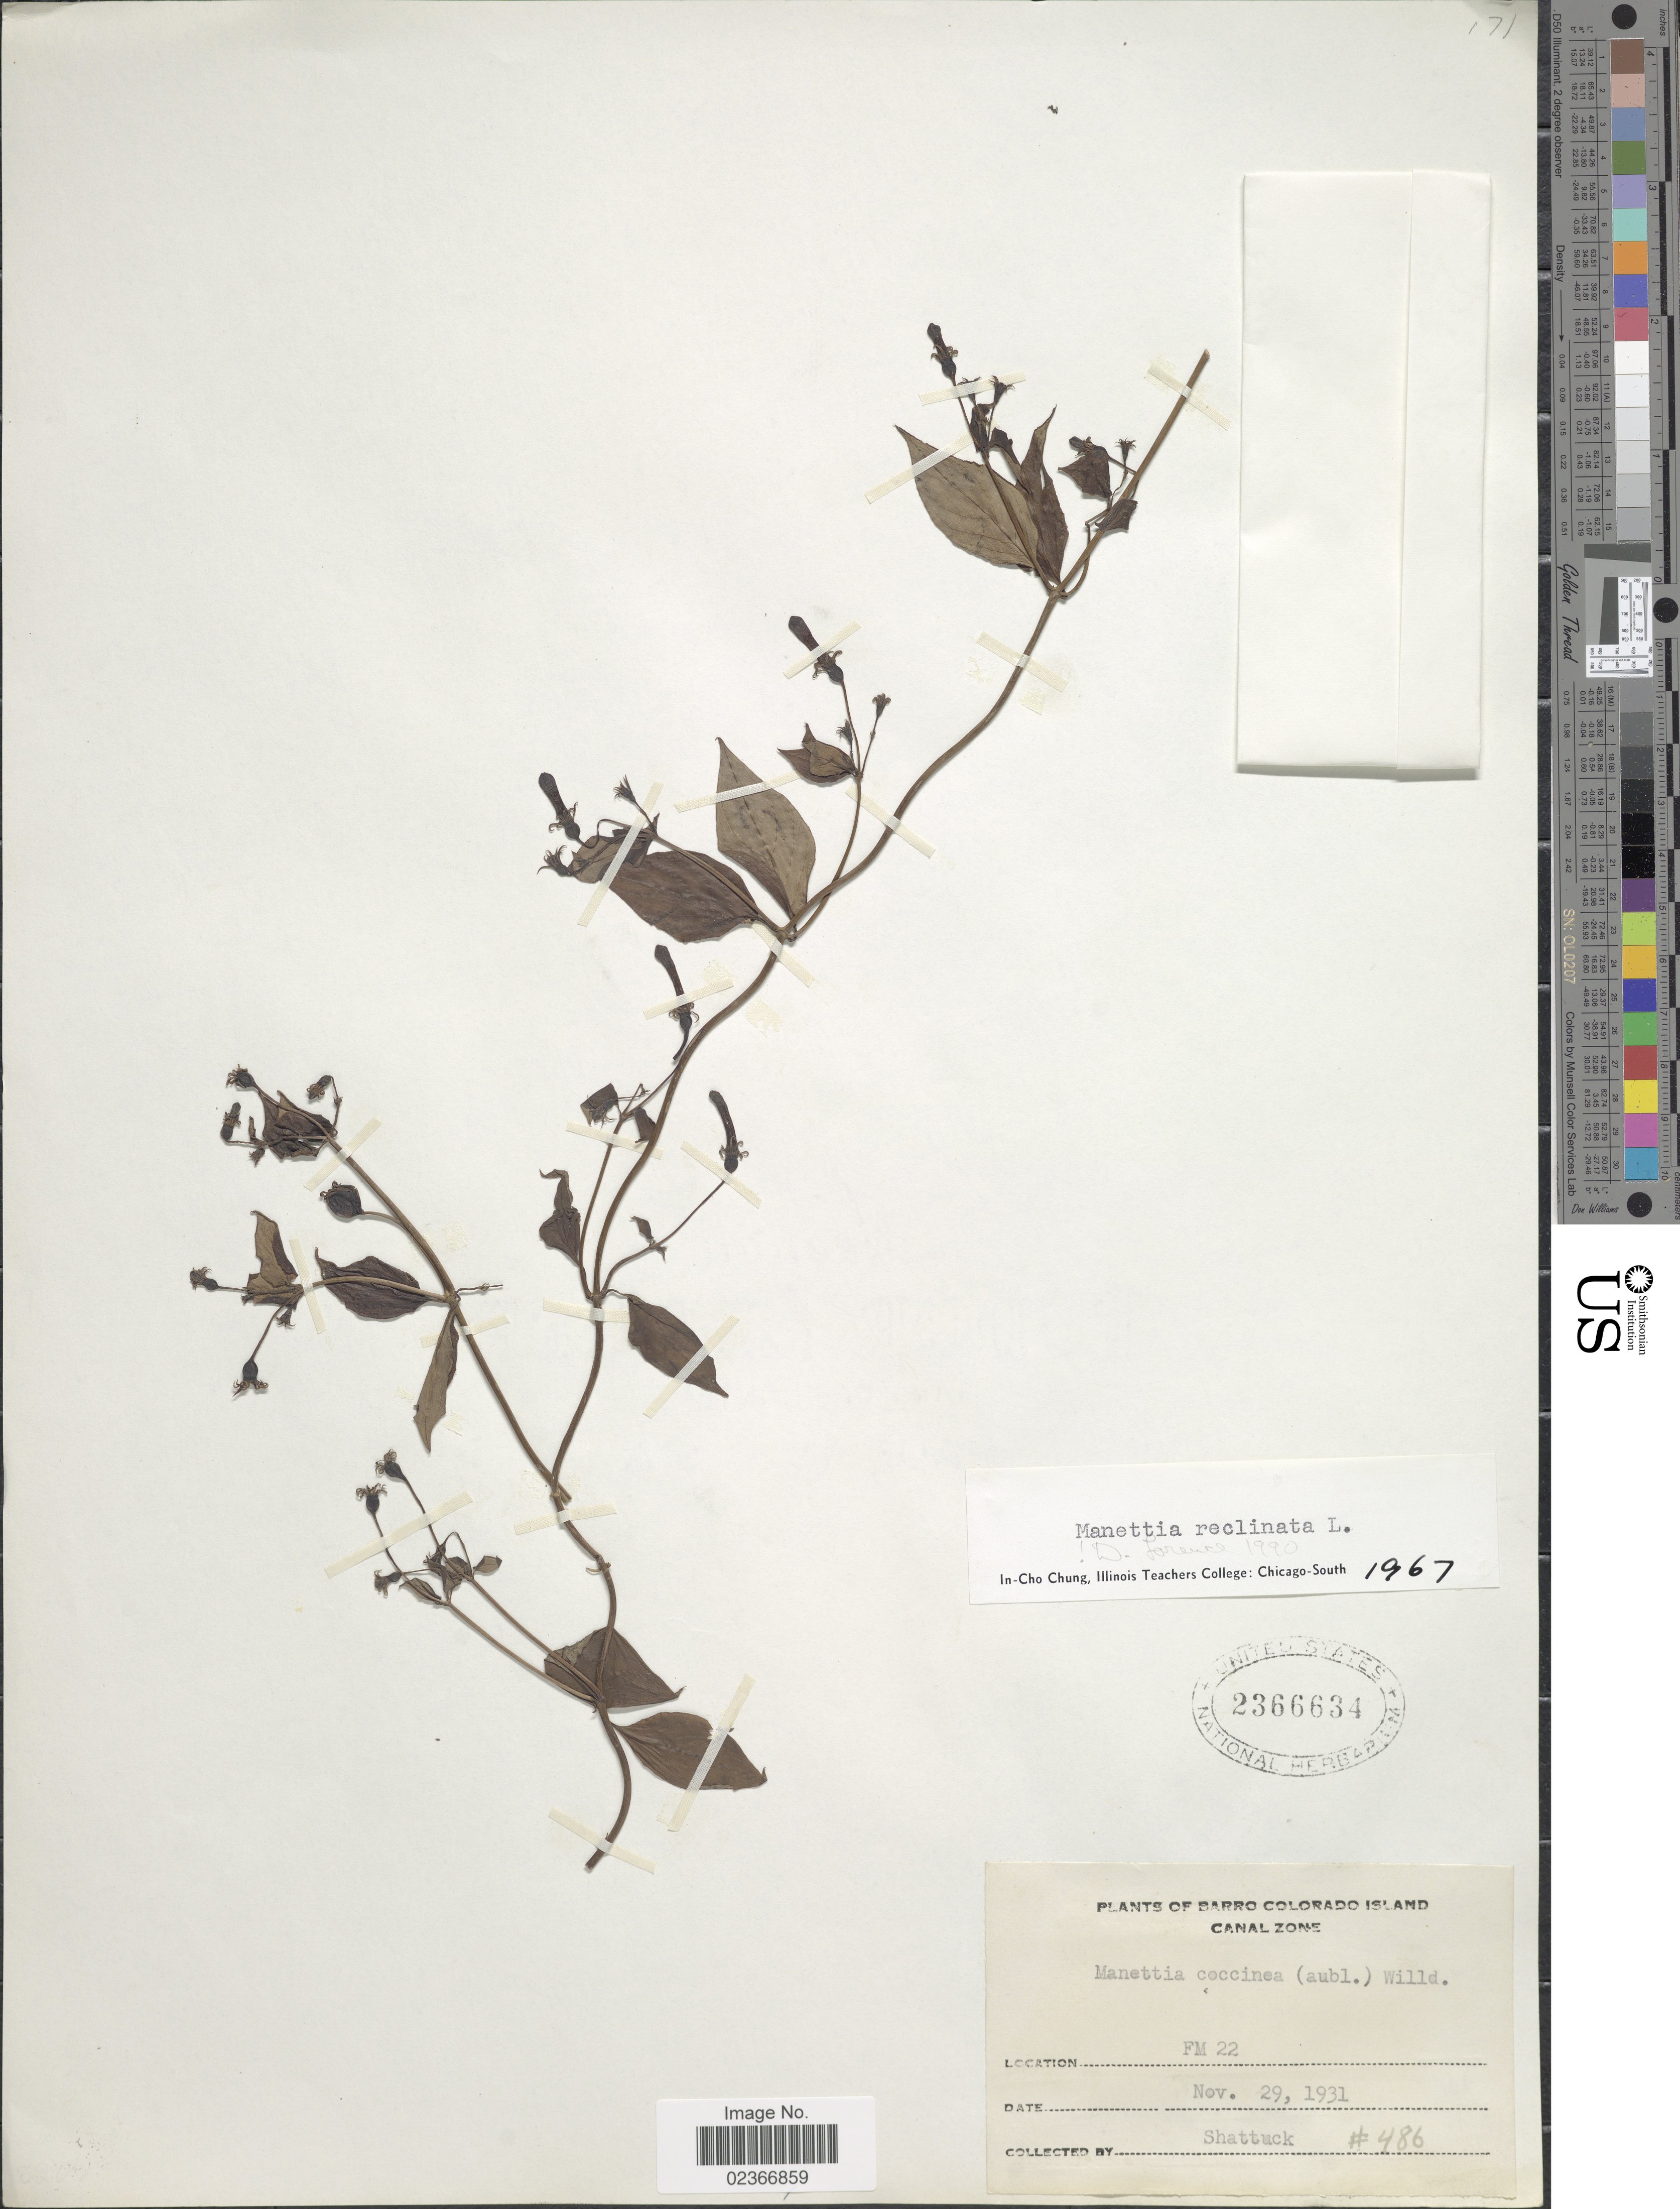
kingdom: Plantae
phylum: Tracheophyta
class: Magnoliopsida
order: Gentianales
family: Rubiaceae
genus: Manettia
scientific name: Manettia reclinata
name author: L.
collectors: Shattuck, --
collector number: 486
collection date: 1931-11-29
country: Panama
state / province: Panamá Oeste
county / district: Canal Zone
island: Barro Colorado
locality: Barro Colorado Island, Canal Zone. FM 22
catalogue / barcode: US 2366634